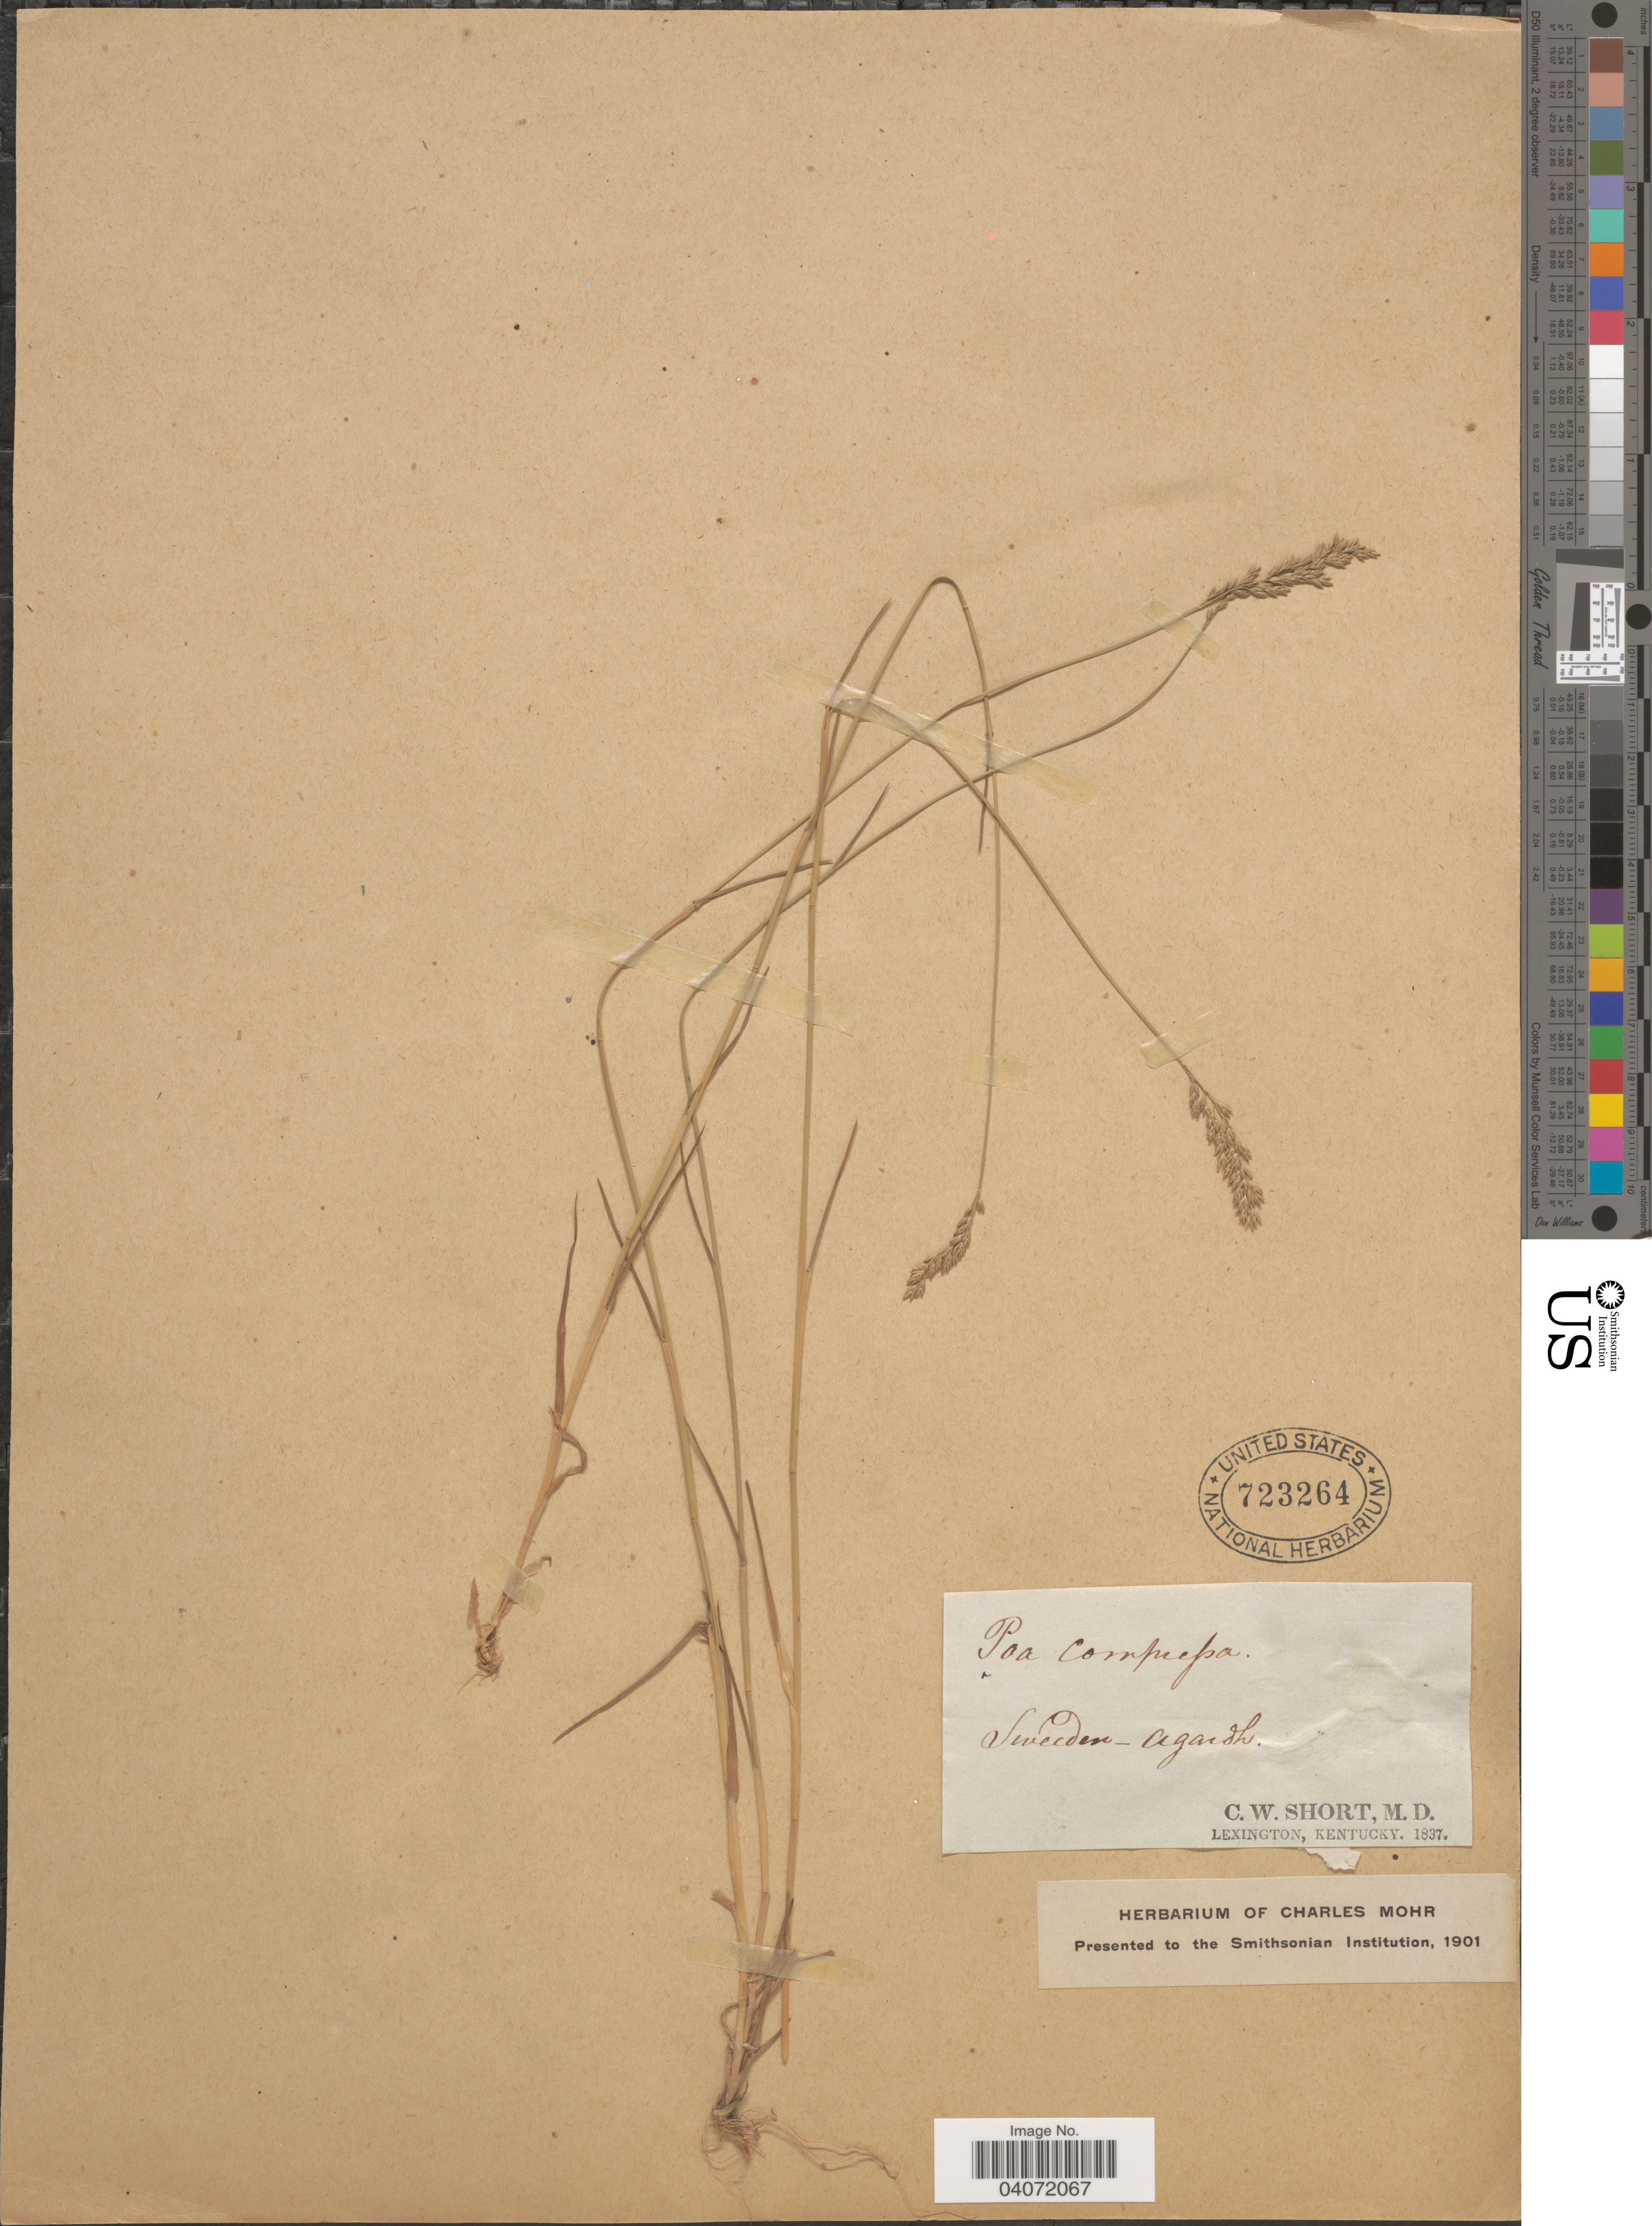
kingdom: Plantae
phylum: Tracheophyta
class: Liliopsida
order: Poales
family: Poaceae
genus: Poa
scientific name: Poa compressa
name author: L.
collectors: C. W. Short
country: Sweden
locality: Agardh.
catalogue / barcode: US 723264